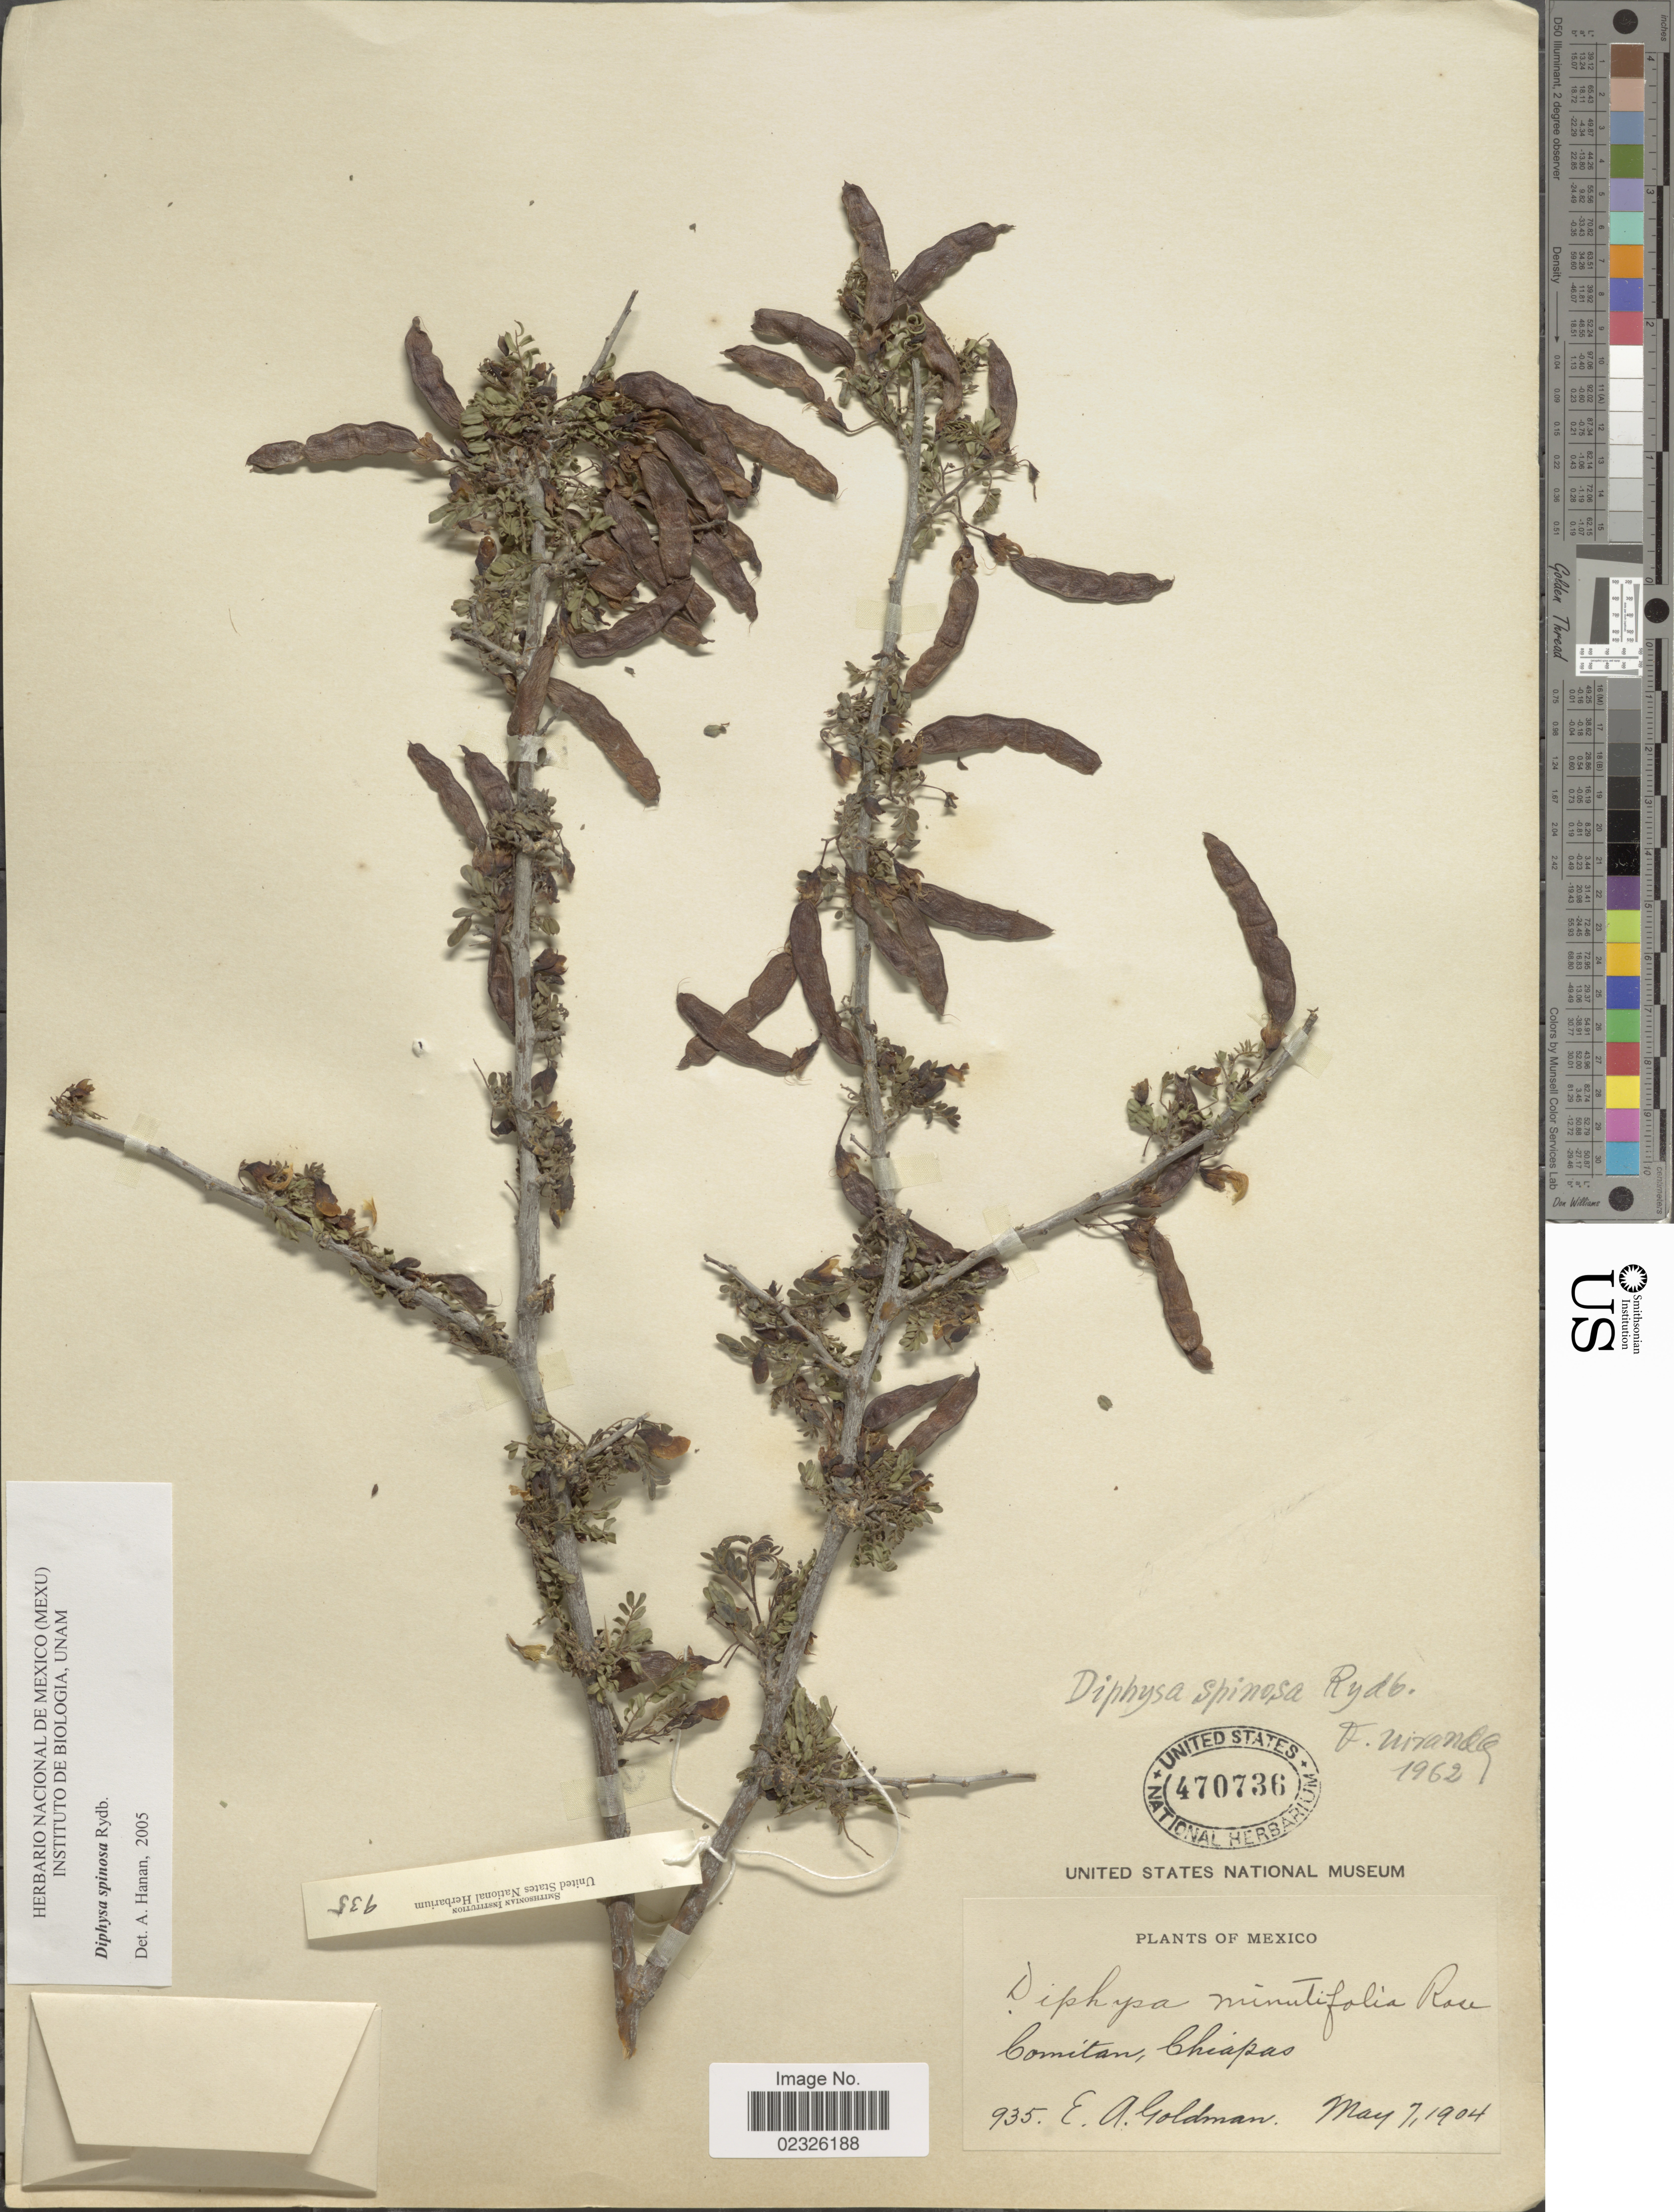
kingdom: Plantae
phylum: Tracheophyta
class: Magnoliopsida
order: Fabales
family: Fabaceae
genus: Diphysa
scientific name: Diphysa spinosa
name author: Rydb.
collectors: E. A. Goldman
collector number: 935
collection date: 1904-05-07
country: Mexico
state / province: Chiapas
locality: Comitan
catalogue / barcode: US 470736